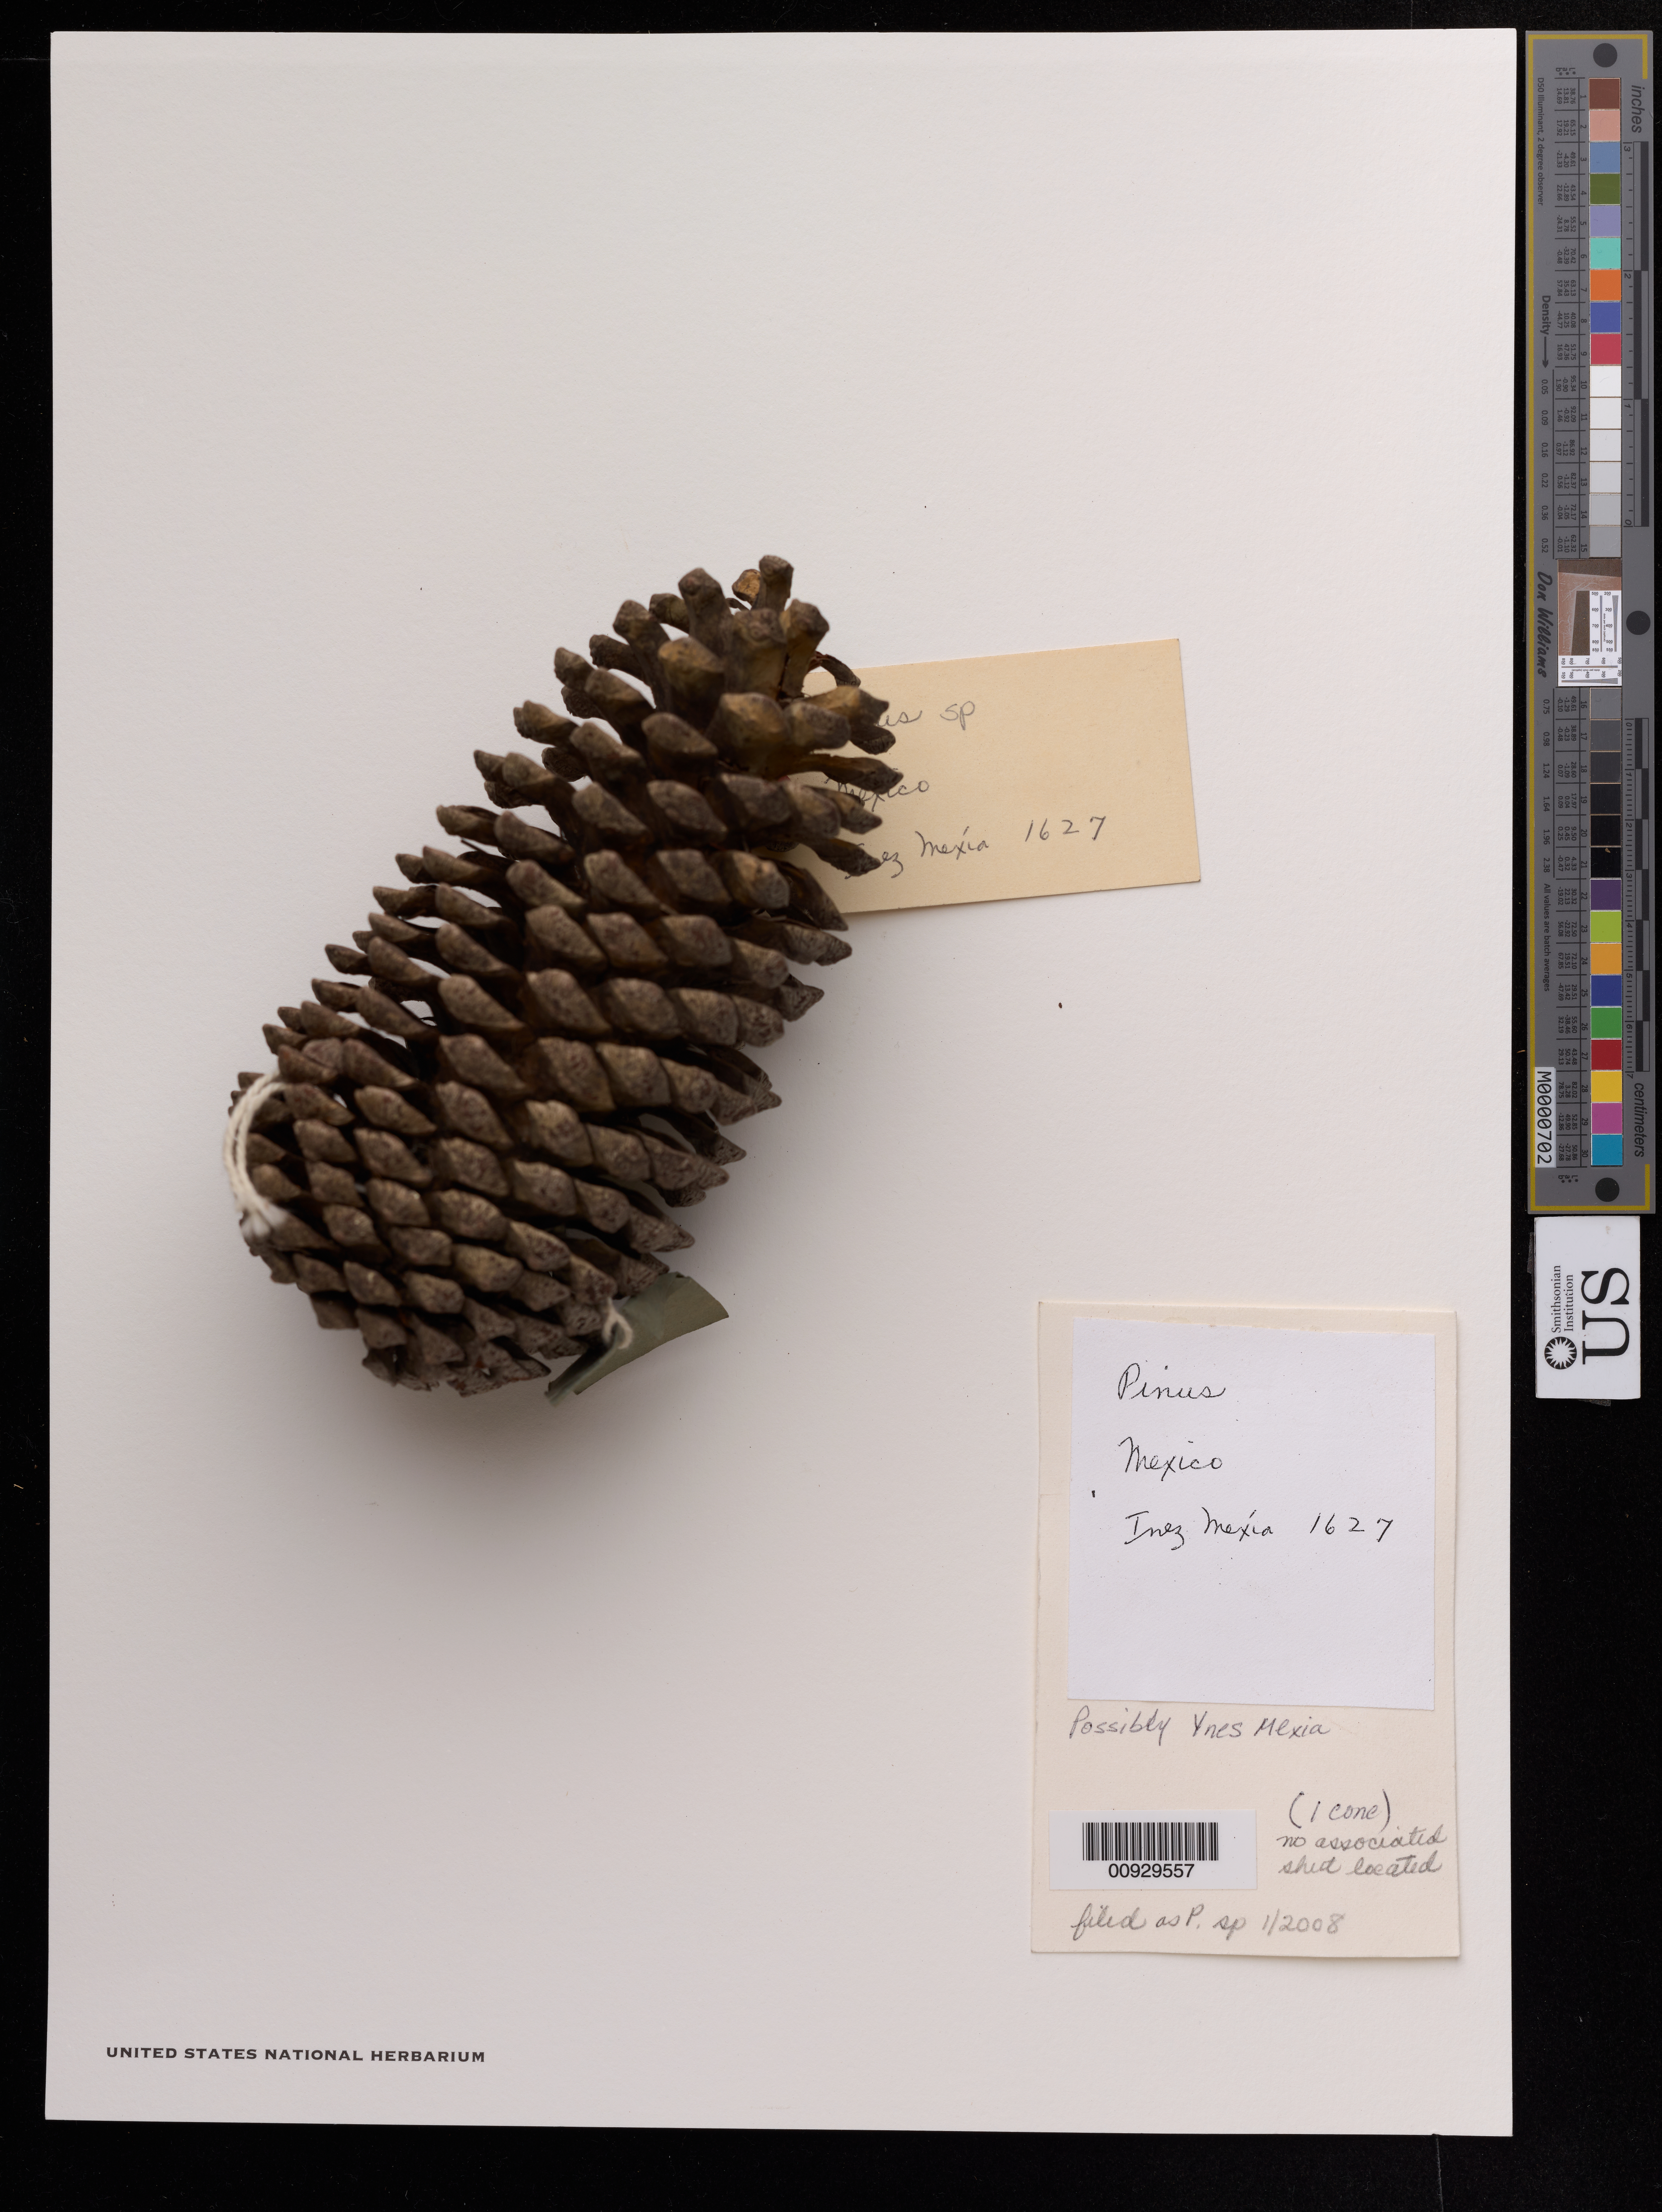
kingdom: Plantae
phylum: Tracheophyta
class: Pinopsida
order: Pinales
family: Pinaceae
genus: Pinus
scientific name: Pinus sp.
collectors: Y. Mexia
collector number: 1627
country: Mexico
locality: Mexico.